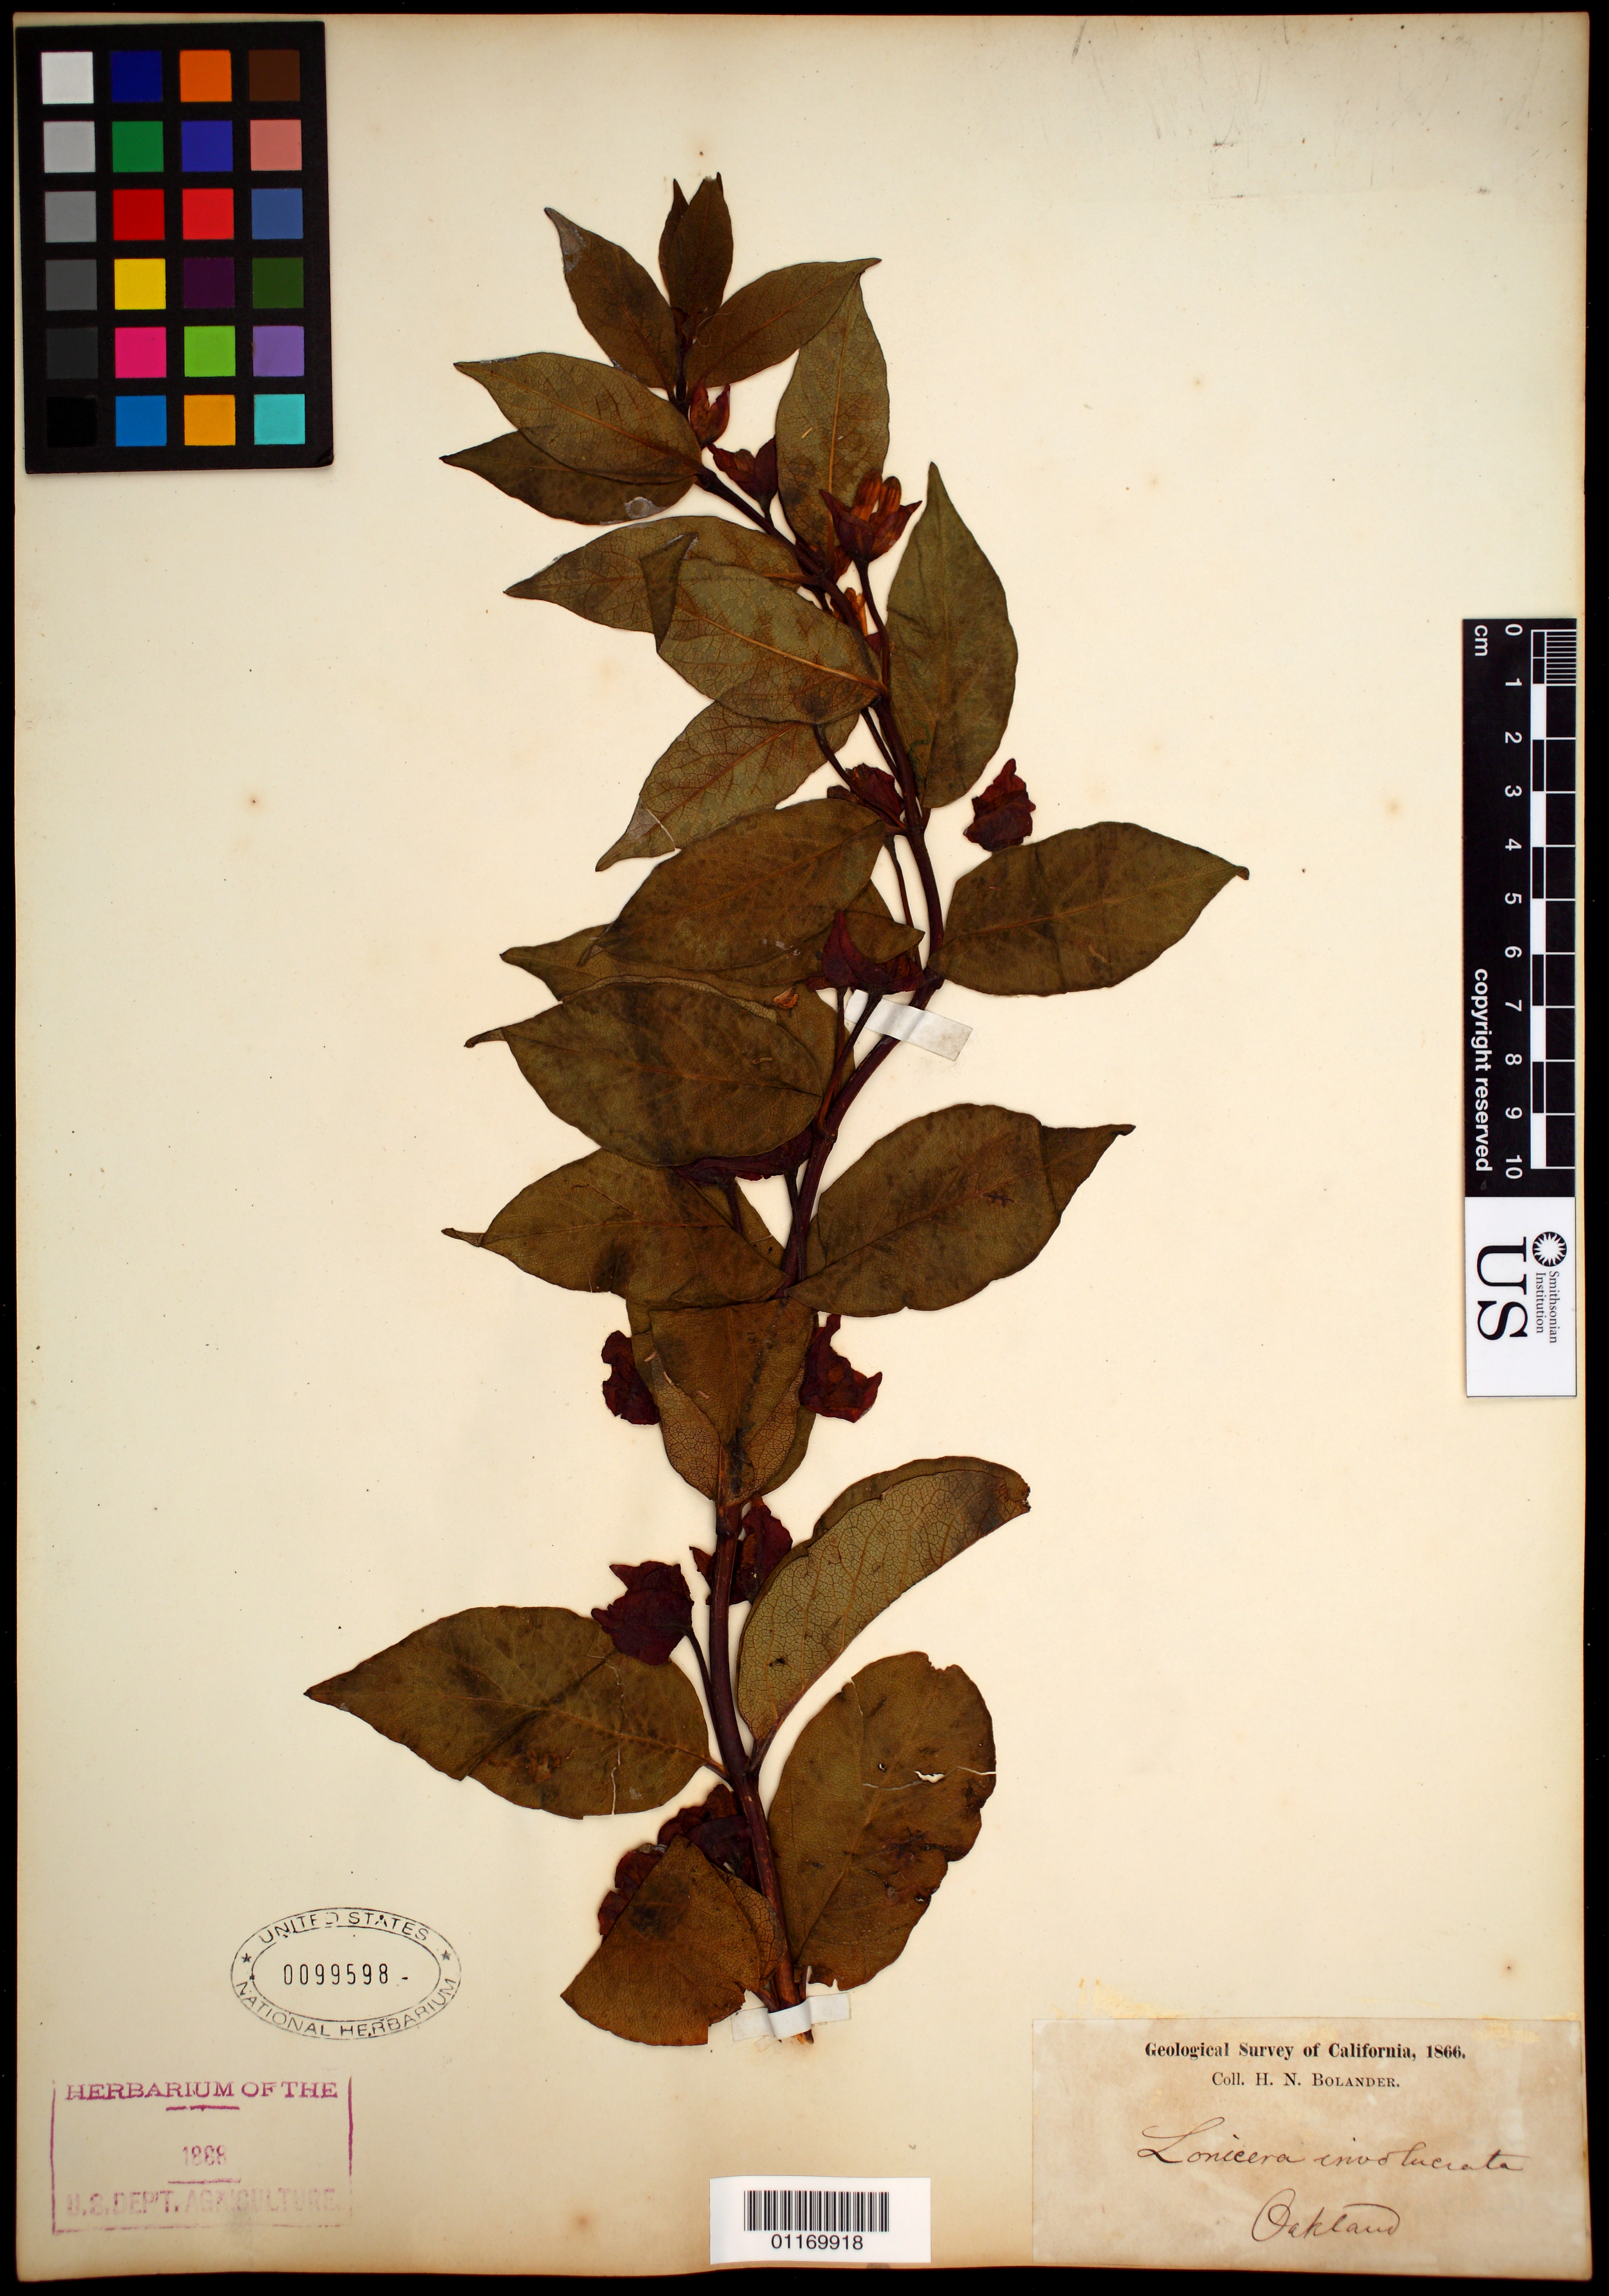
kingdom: Plantae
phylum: Tracheophyta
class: Magnoliopsida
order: Dipsacales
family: Caprifoliaceae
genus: Lonicera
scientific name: Lonicera involucrata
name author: (Richardson) Banks ex Spreng.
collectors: H. Bolander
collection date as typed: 1866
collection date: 1866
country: United States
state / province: California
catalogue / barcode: US 99598